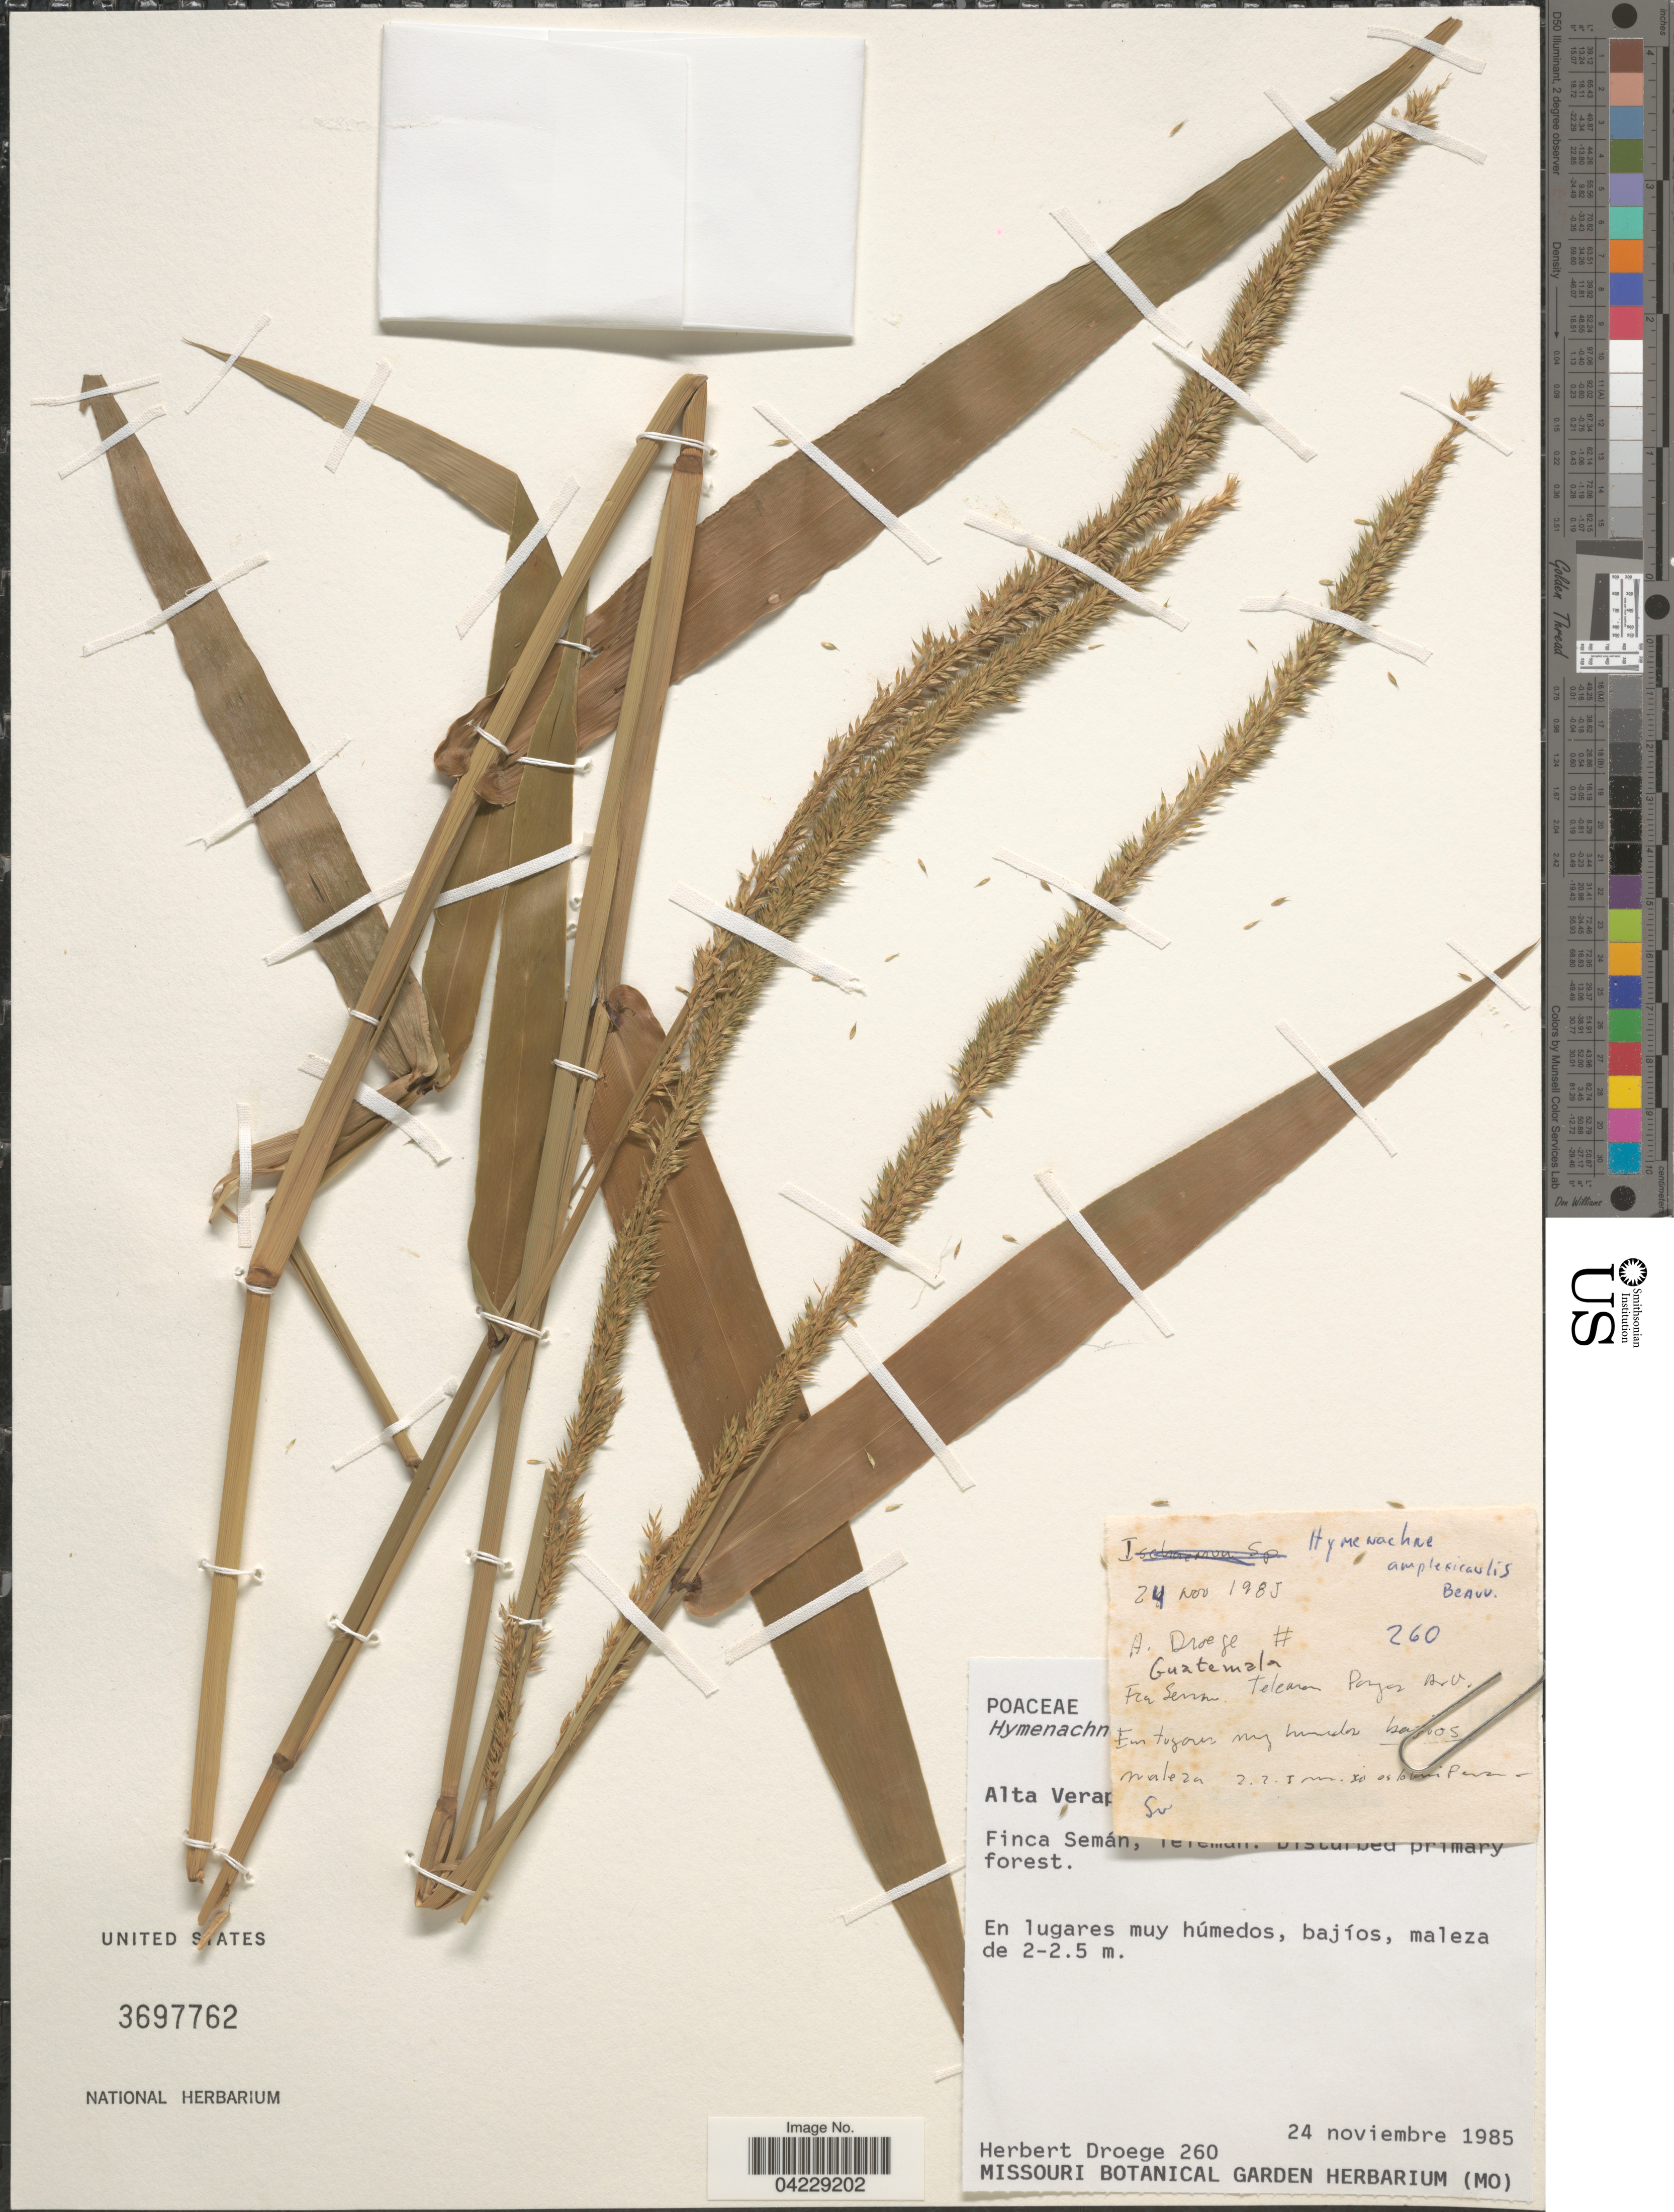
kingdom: Plantae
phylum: Tracheophyta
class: Liliopsida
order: Poales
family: Poaceae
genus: Hymenachne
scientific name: Hymenachne amplexicaulis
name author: (Rudge) Nees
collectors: H. Droege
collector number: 260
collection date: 1985-11-24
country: Guatemala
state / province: Alta Verapaz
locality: Finca Semán. Teleman.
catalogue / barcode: US 3697762